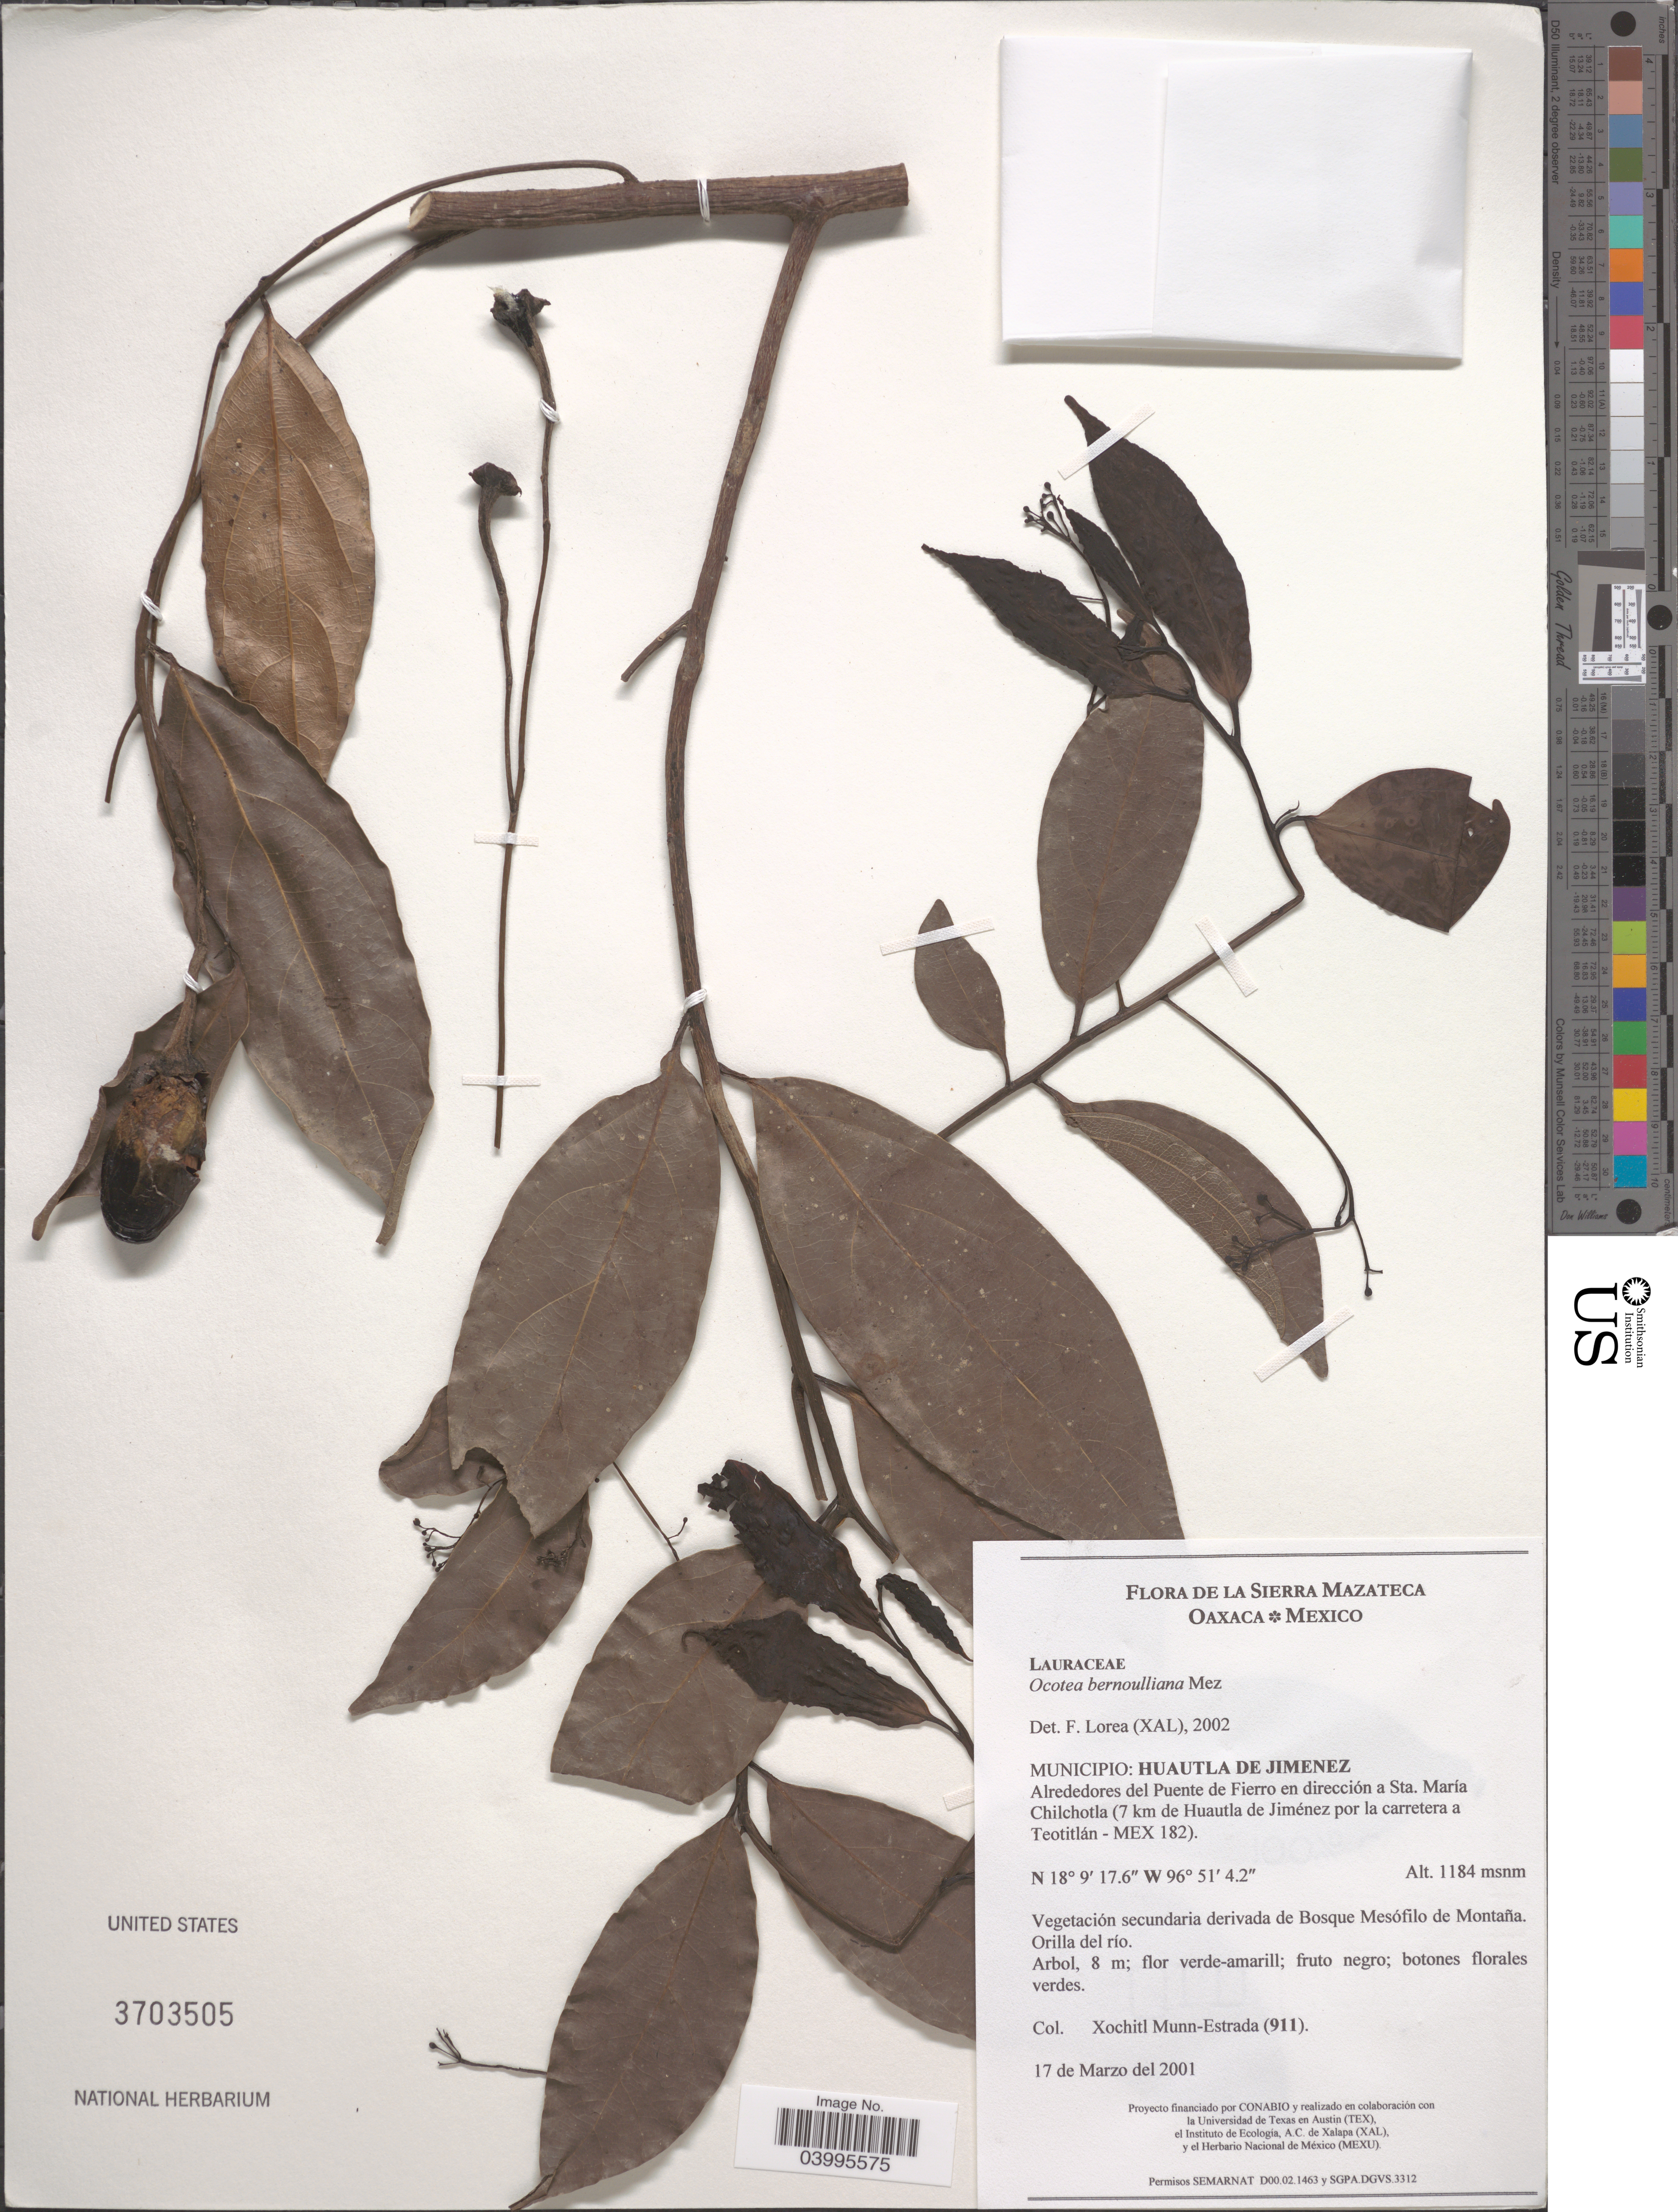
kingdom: Plantae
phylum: Tracheophyta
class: Magnoliopsida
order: Laurales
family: Lauraceae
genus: Ocotea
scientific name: Ocotea bernoulliana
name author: Mez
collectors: X. Munn-Estrada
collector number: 911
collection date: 2001-03-17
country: Mexico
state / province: Oaxaca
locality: Sierra Mazateca. Municipio: Huautla de Jimenez. Alrededores del Puente de Fierro en dirección a Sta. María Chilchotla (7 km de Huautla de Jiménez por la carretera a Teotitlán - MEX 182).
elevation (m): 1184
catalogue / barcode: US 3703505